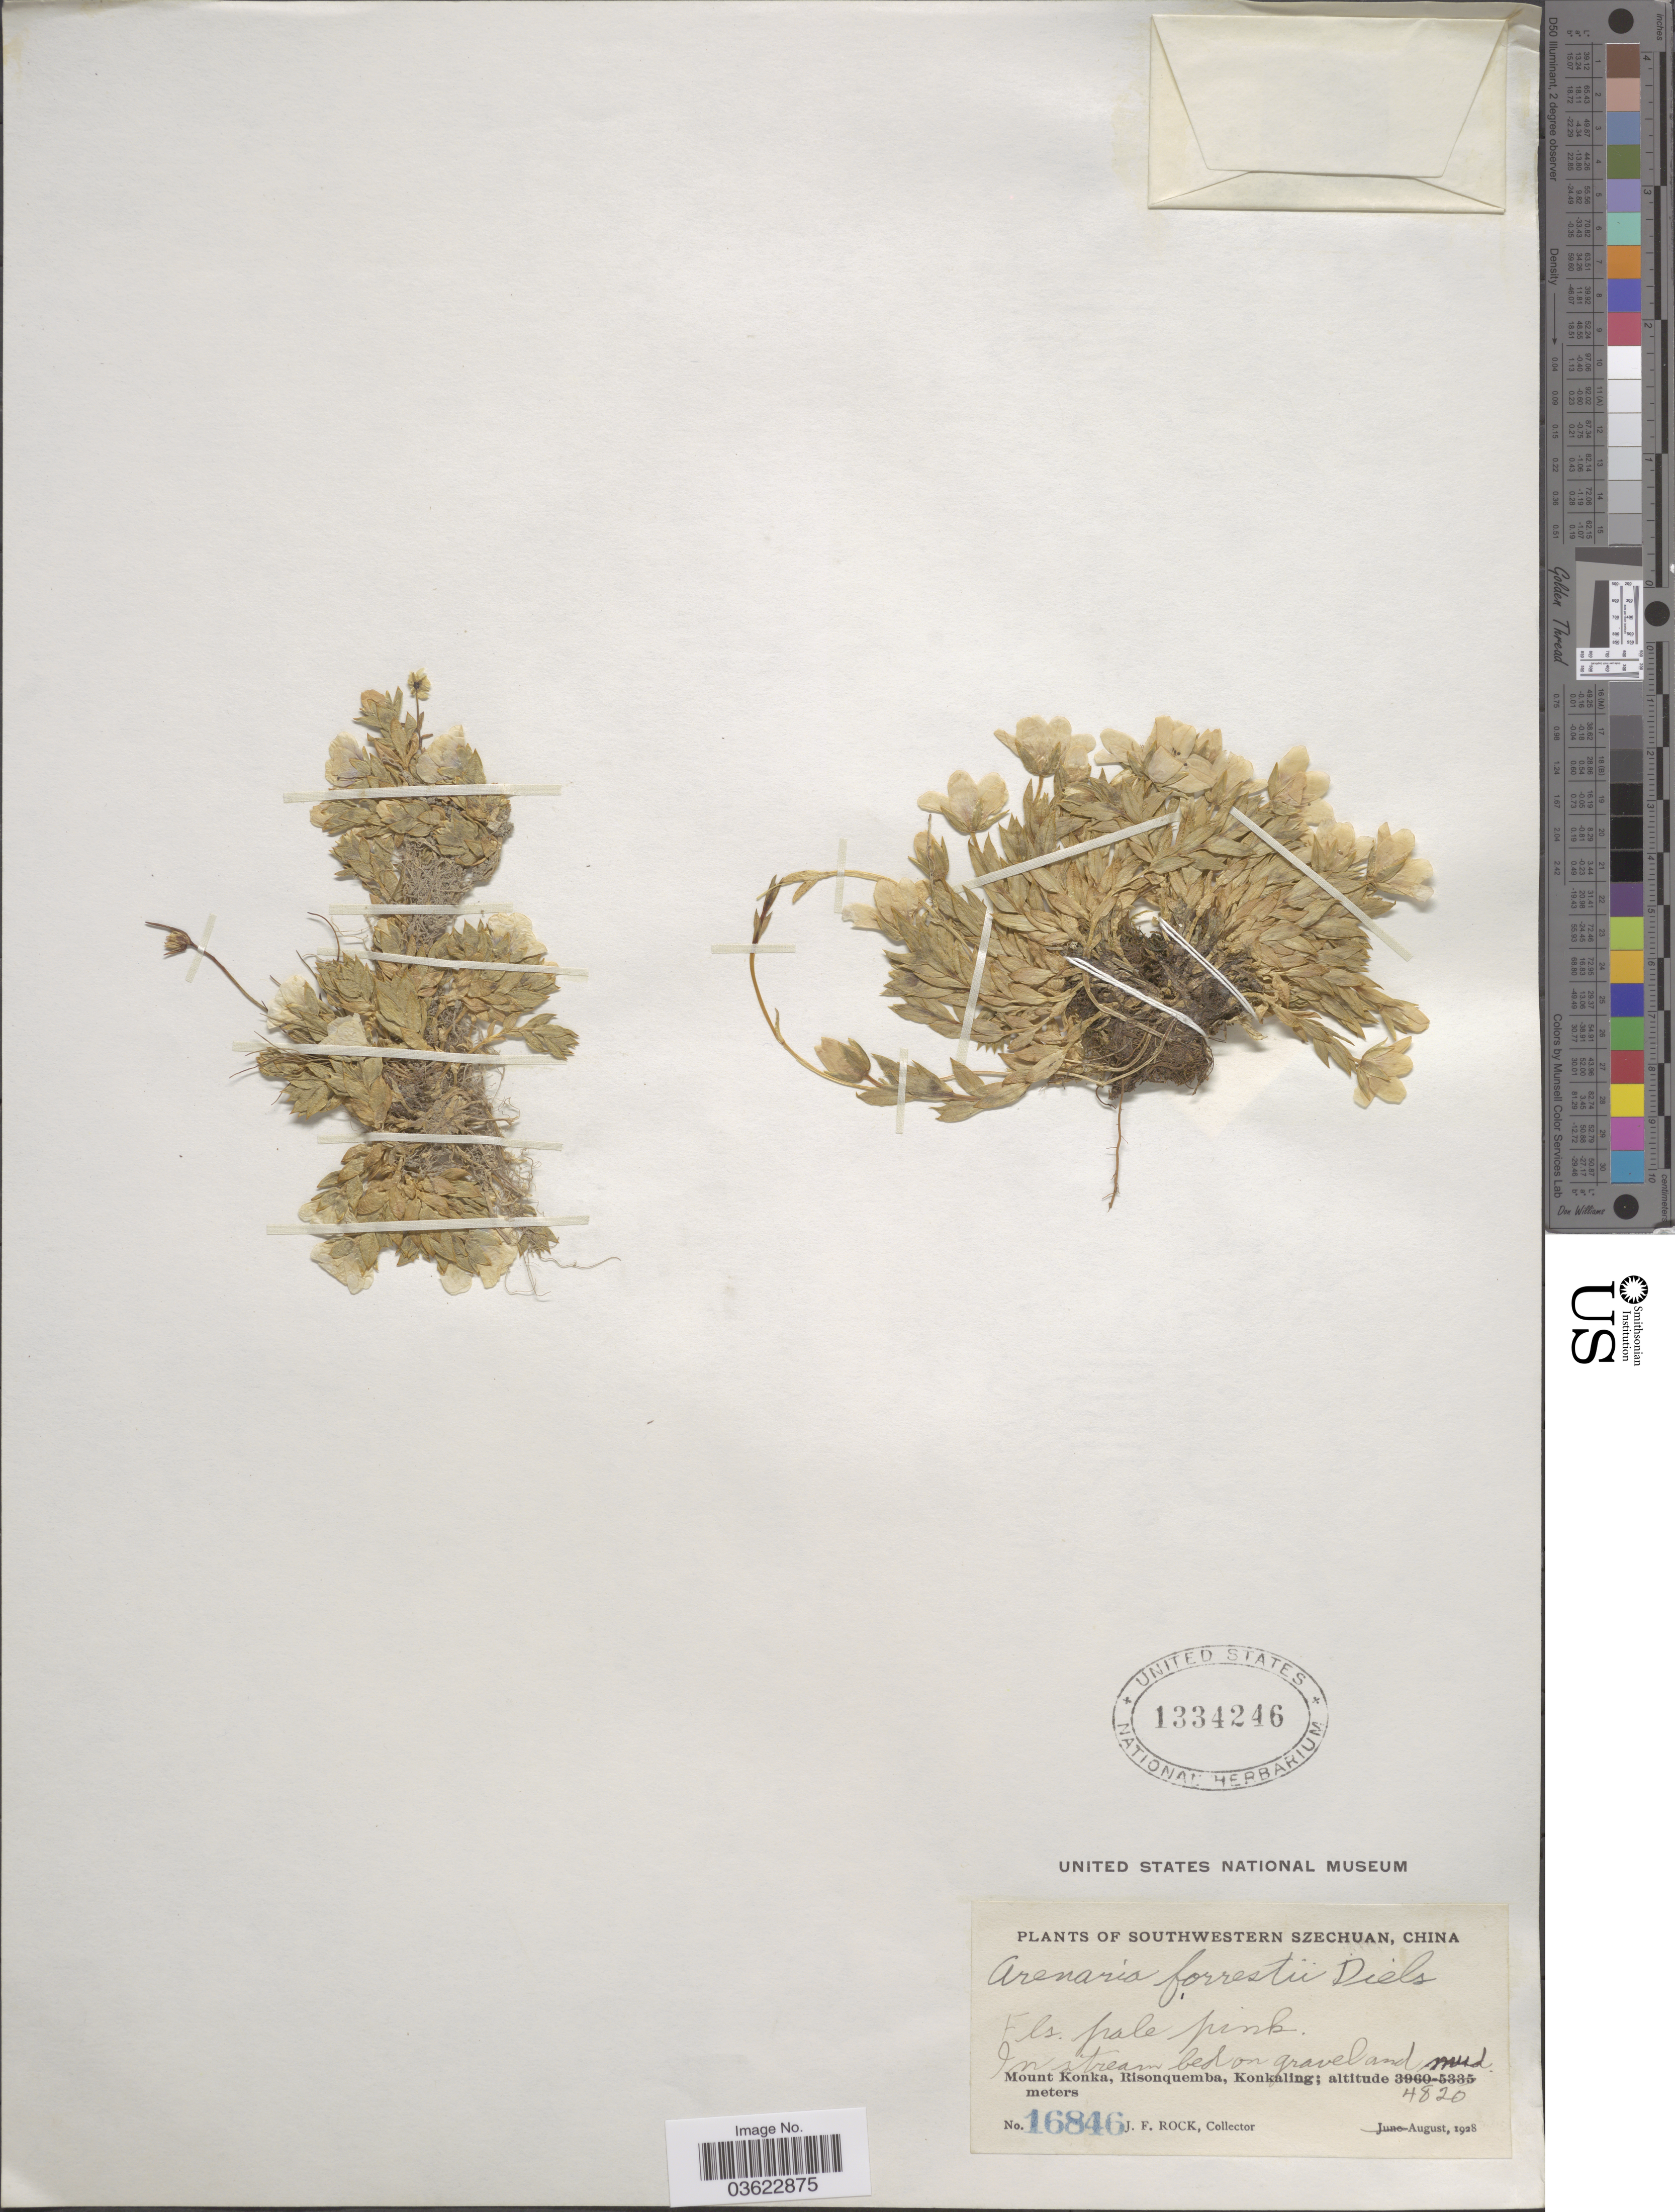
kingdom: Plantae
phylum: Tracheophyta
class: Magnoliopsida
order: Caryophyllales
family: Caryophyllaceae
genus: Arenaria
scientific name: Arenaria forrestii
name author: Diels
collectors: J. Rock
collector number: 16846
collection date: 1928-08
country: China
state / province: Sichuan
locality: Southwestern Szechuan. Mount Konka, Risonquemba, Konkaling.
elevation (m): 4820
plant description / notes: Leaf tissue sampled for DNA sequencing.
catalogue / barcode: US 1334246